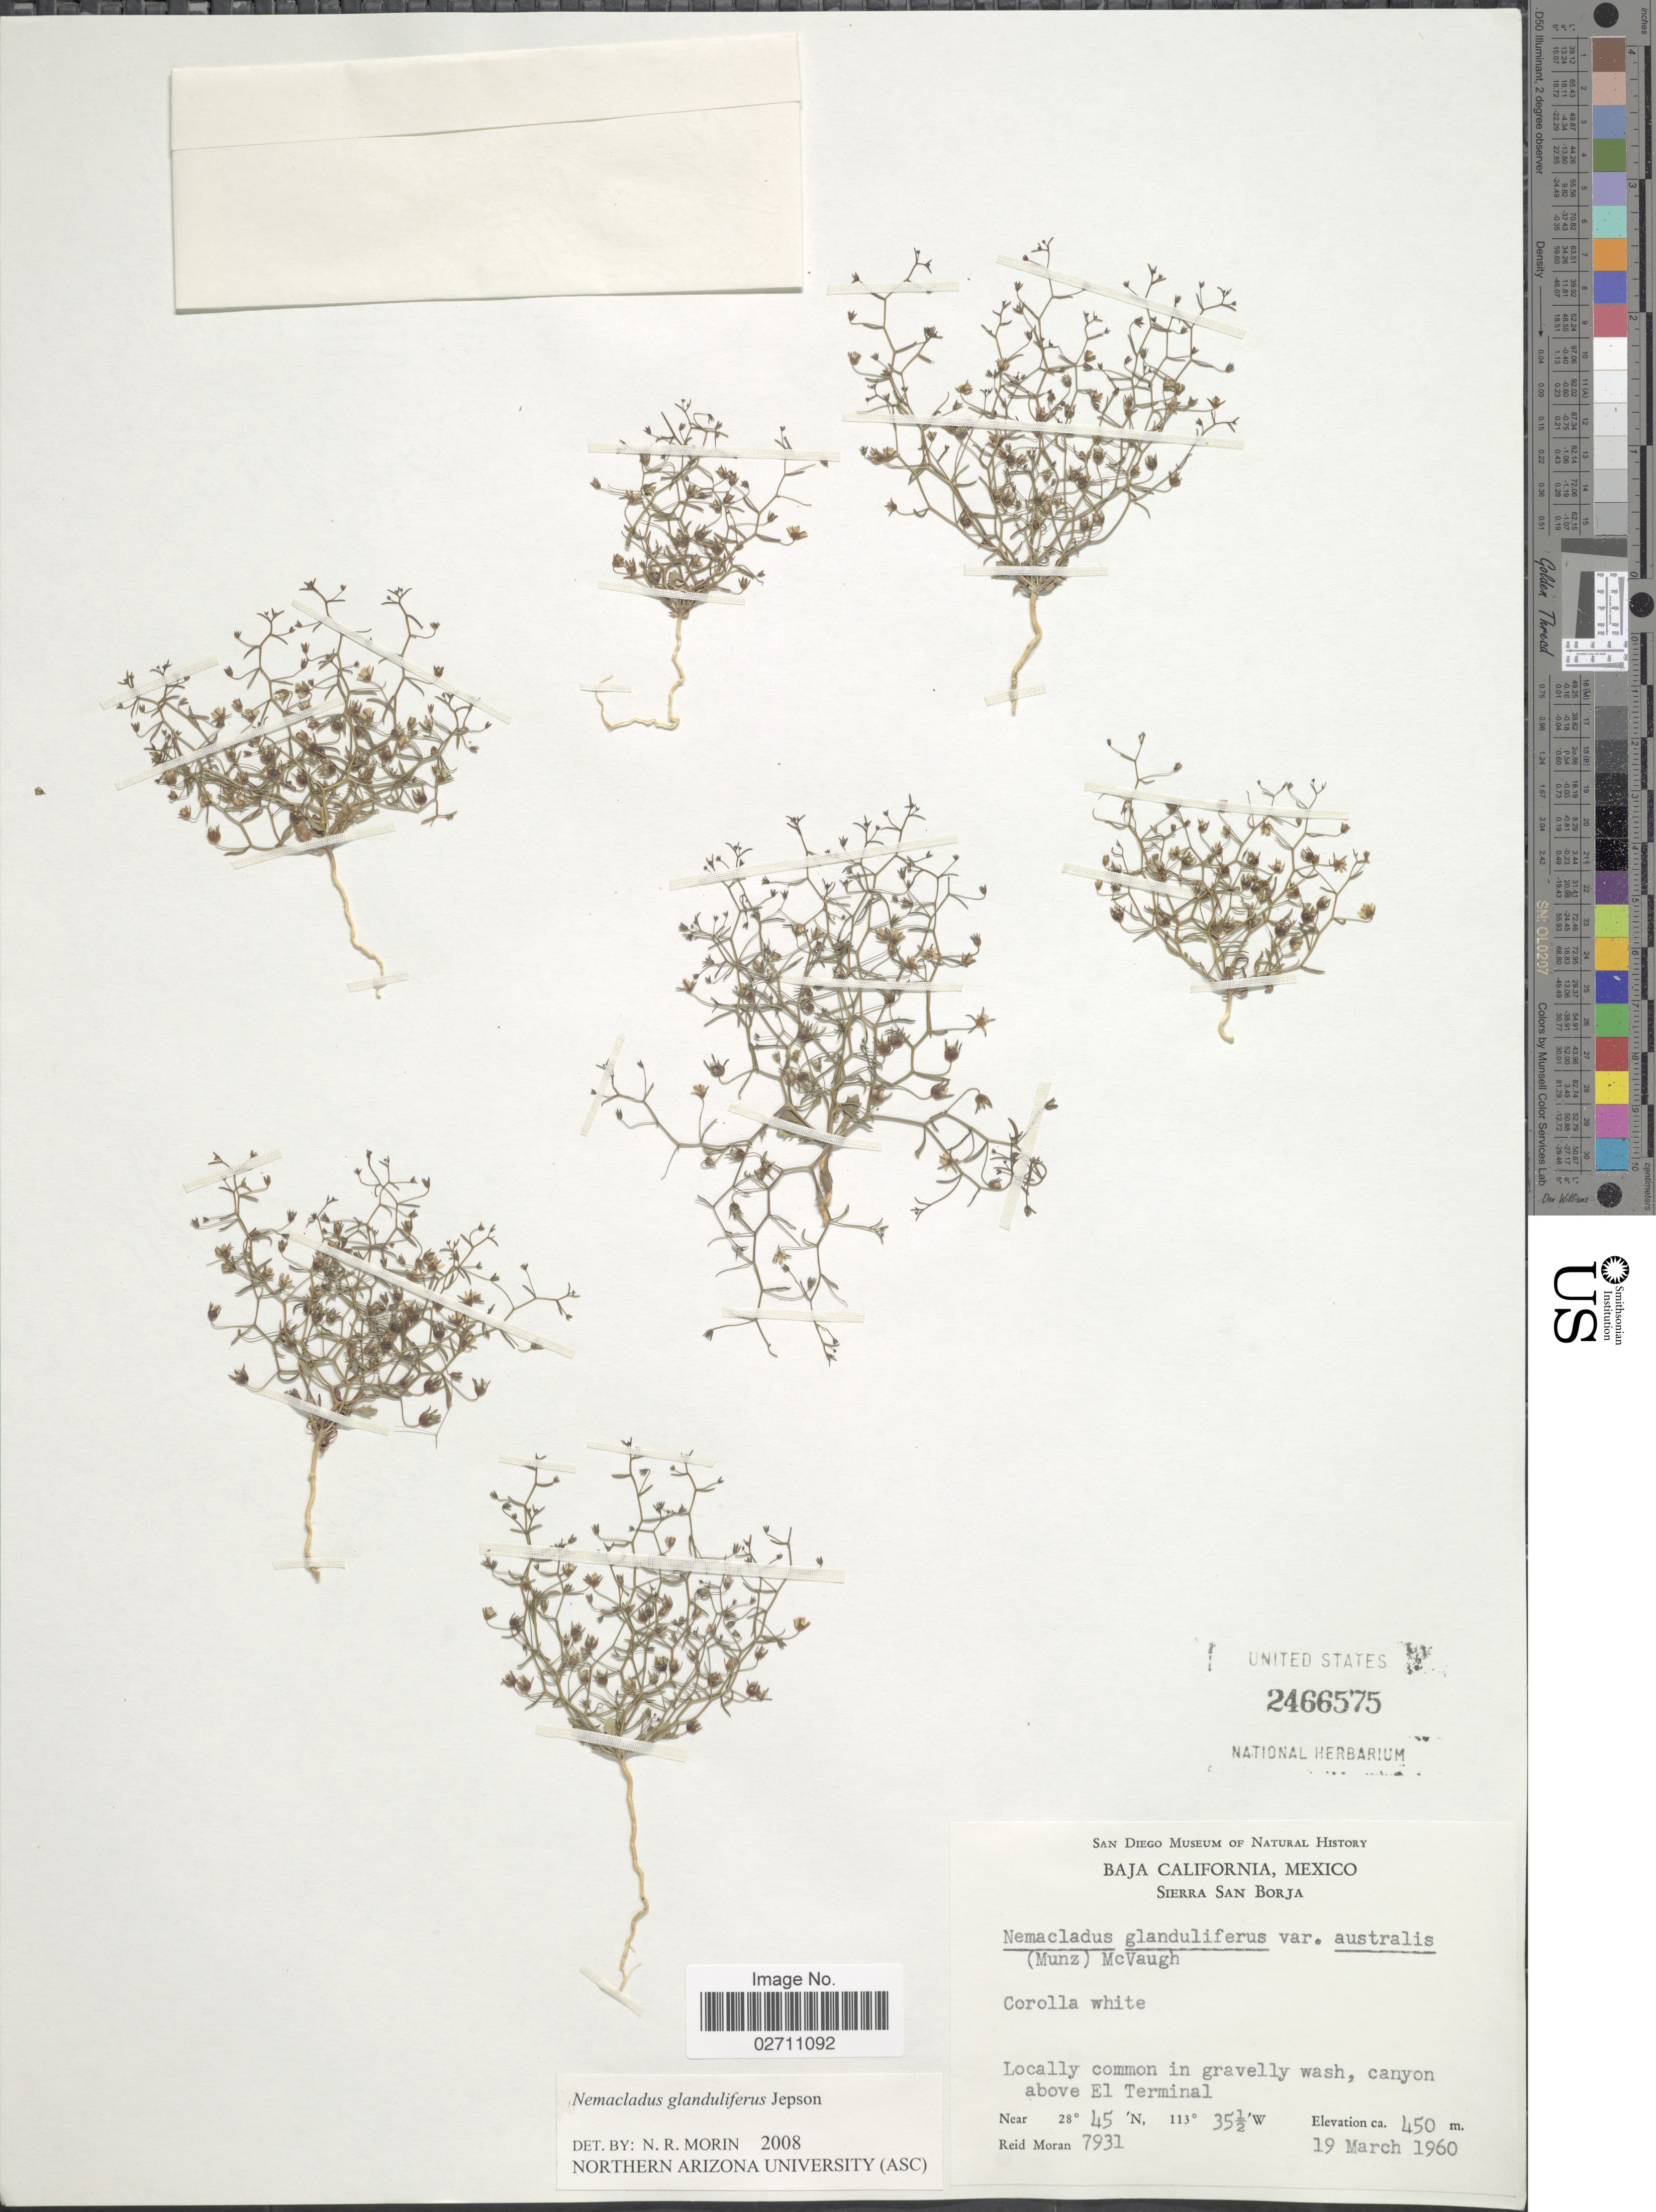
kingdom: Plantae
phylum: Tracheophyta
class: Magnoliopsida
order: Asterales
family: Campanulaceae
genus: Nemacladus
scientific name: Nemacladus glanduliferus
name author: Jeps.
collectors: R. V. Moran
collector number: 7931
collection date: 1960-03-19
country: Mexico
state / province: Baja California Norte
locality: Baja California, Mexico, Sierra San Borja, canyon above El Terminal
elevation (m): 450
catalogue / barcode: US 2466575